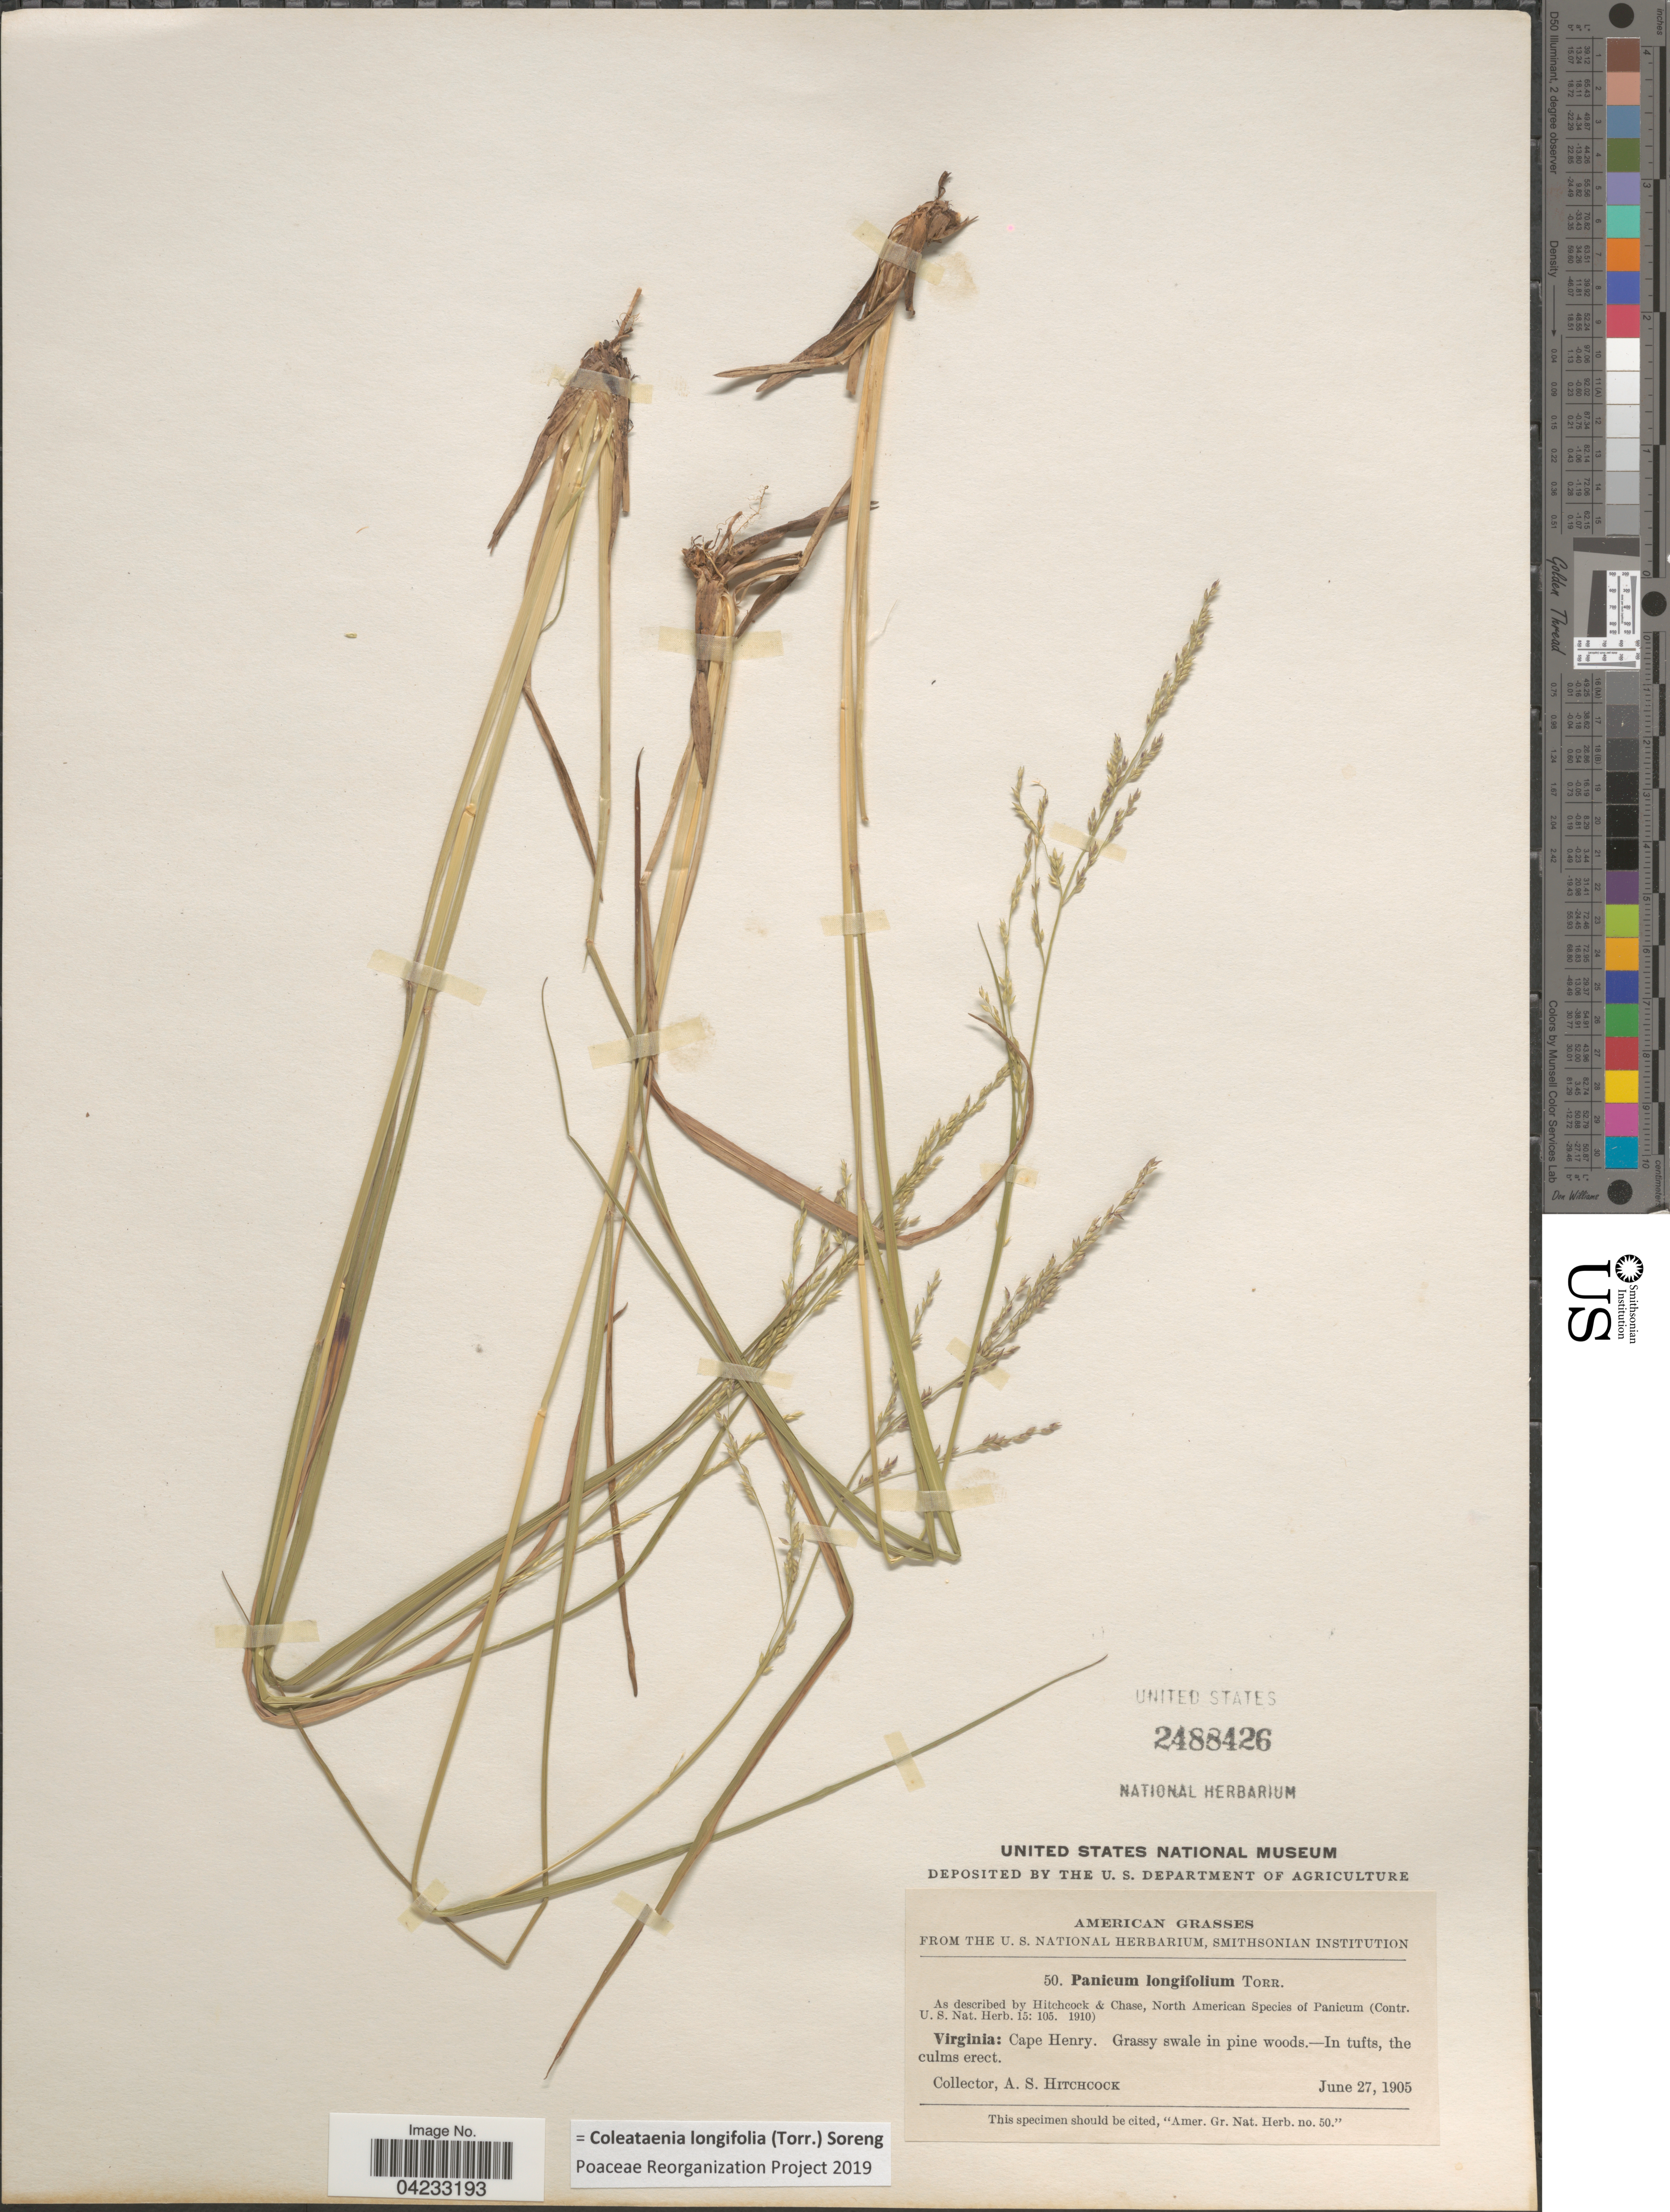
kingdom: Plantae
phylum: Tracheophyta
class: Liliopsida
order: Poales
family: Poaceae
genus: Coleataenia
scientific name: Coleataenia longifolia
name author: (Torr.) Soreng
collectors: A. S. Hitchcock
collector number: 50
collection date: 1906-06-27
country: United States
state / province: Virginia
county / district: City of Virginia Beach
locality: Cape Henry. Grassy swale in pine woods.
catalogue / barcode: US 2488426